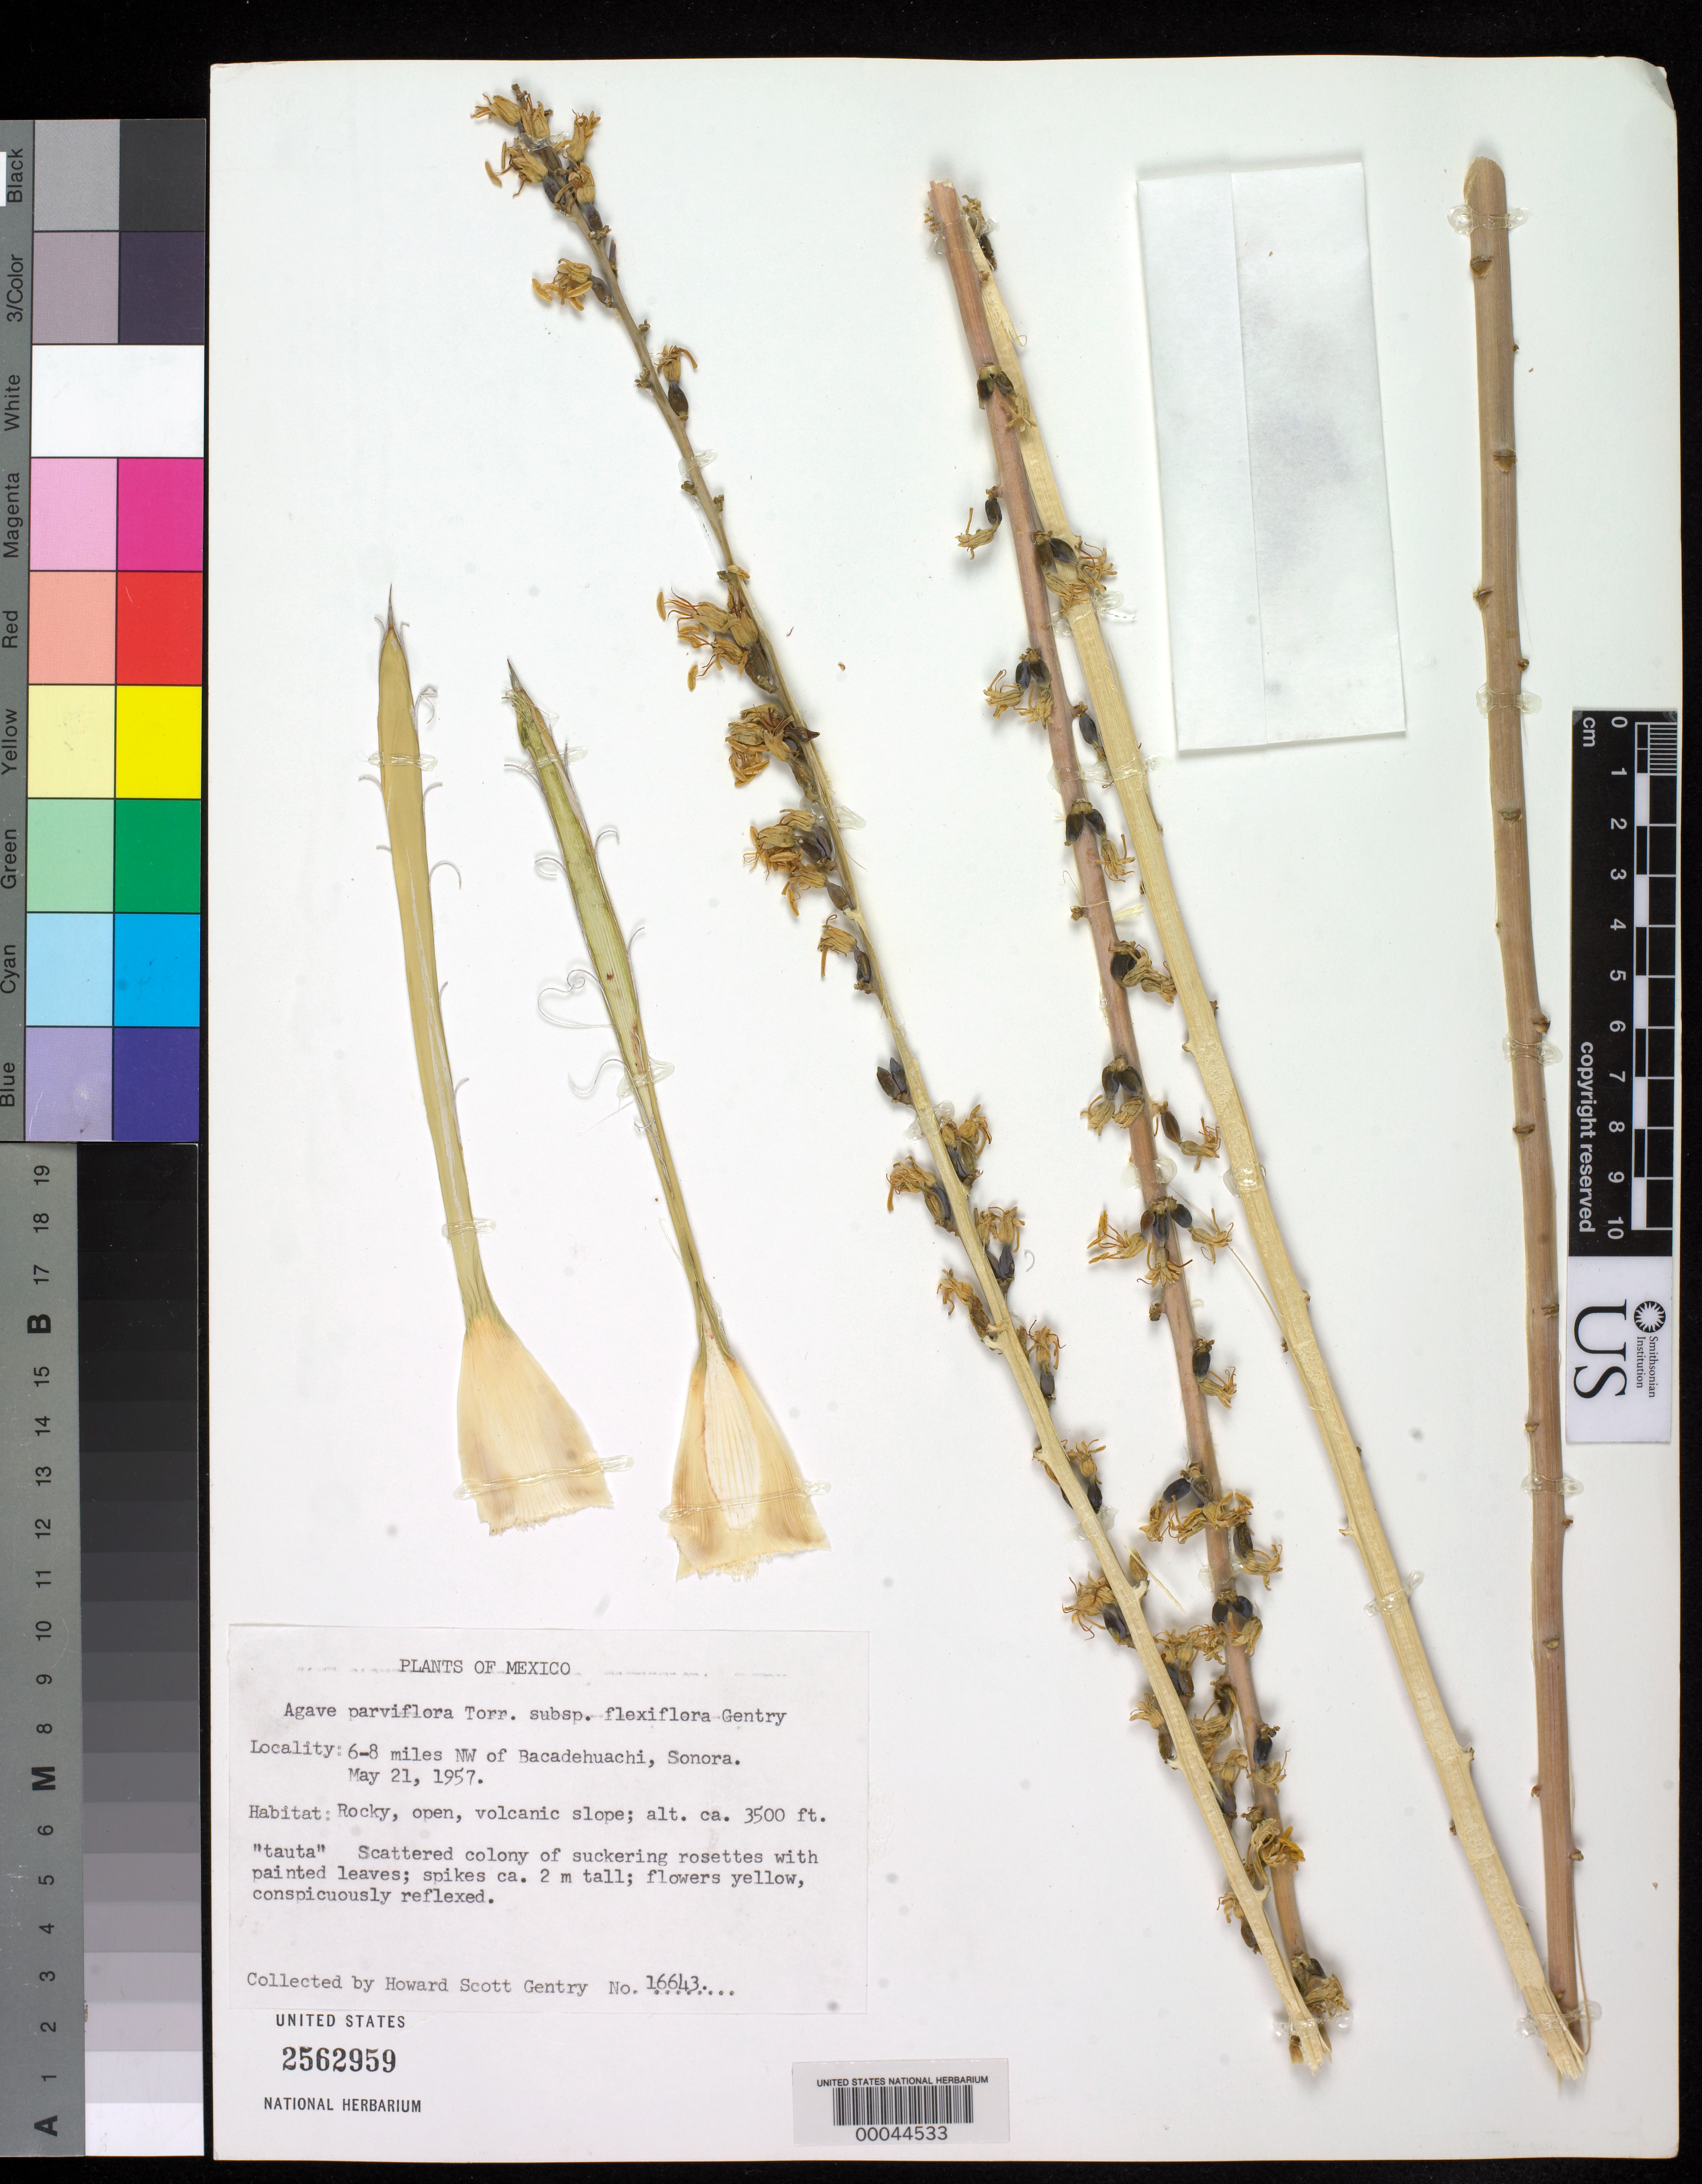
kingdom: Plantae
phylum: Tracheophyta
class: Liliopsida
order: Asparagales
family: Asparagaceae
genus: Agave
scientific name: Agave parviflora subsp. flexiflora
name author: Gentry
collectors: H. S. Gentry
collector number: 16643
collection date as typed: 21 May 1957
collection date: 1957-05-21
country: Mexico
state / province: Sonora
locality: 6-8 mi NW of Bacadehuachi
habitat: Rocky, open, volcanic slope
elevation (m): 1067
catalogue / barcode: US 2562959